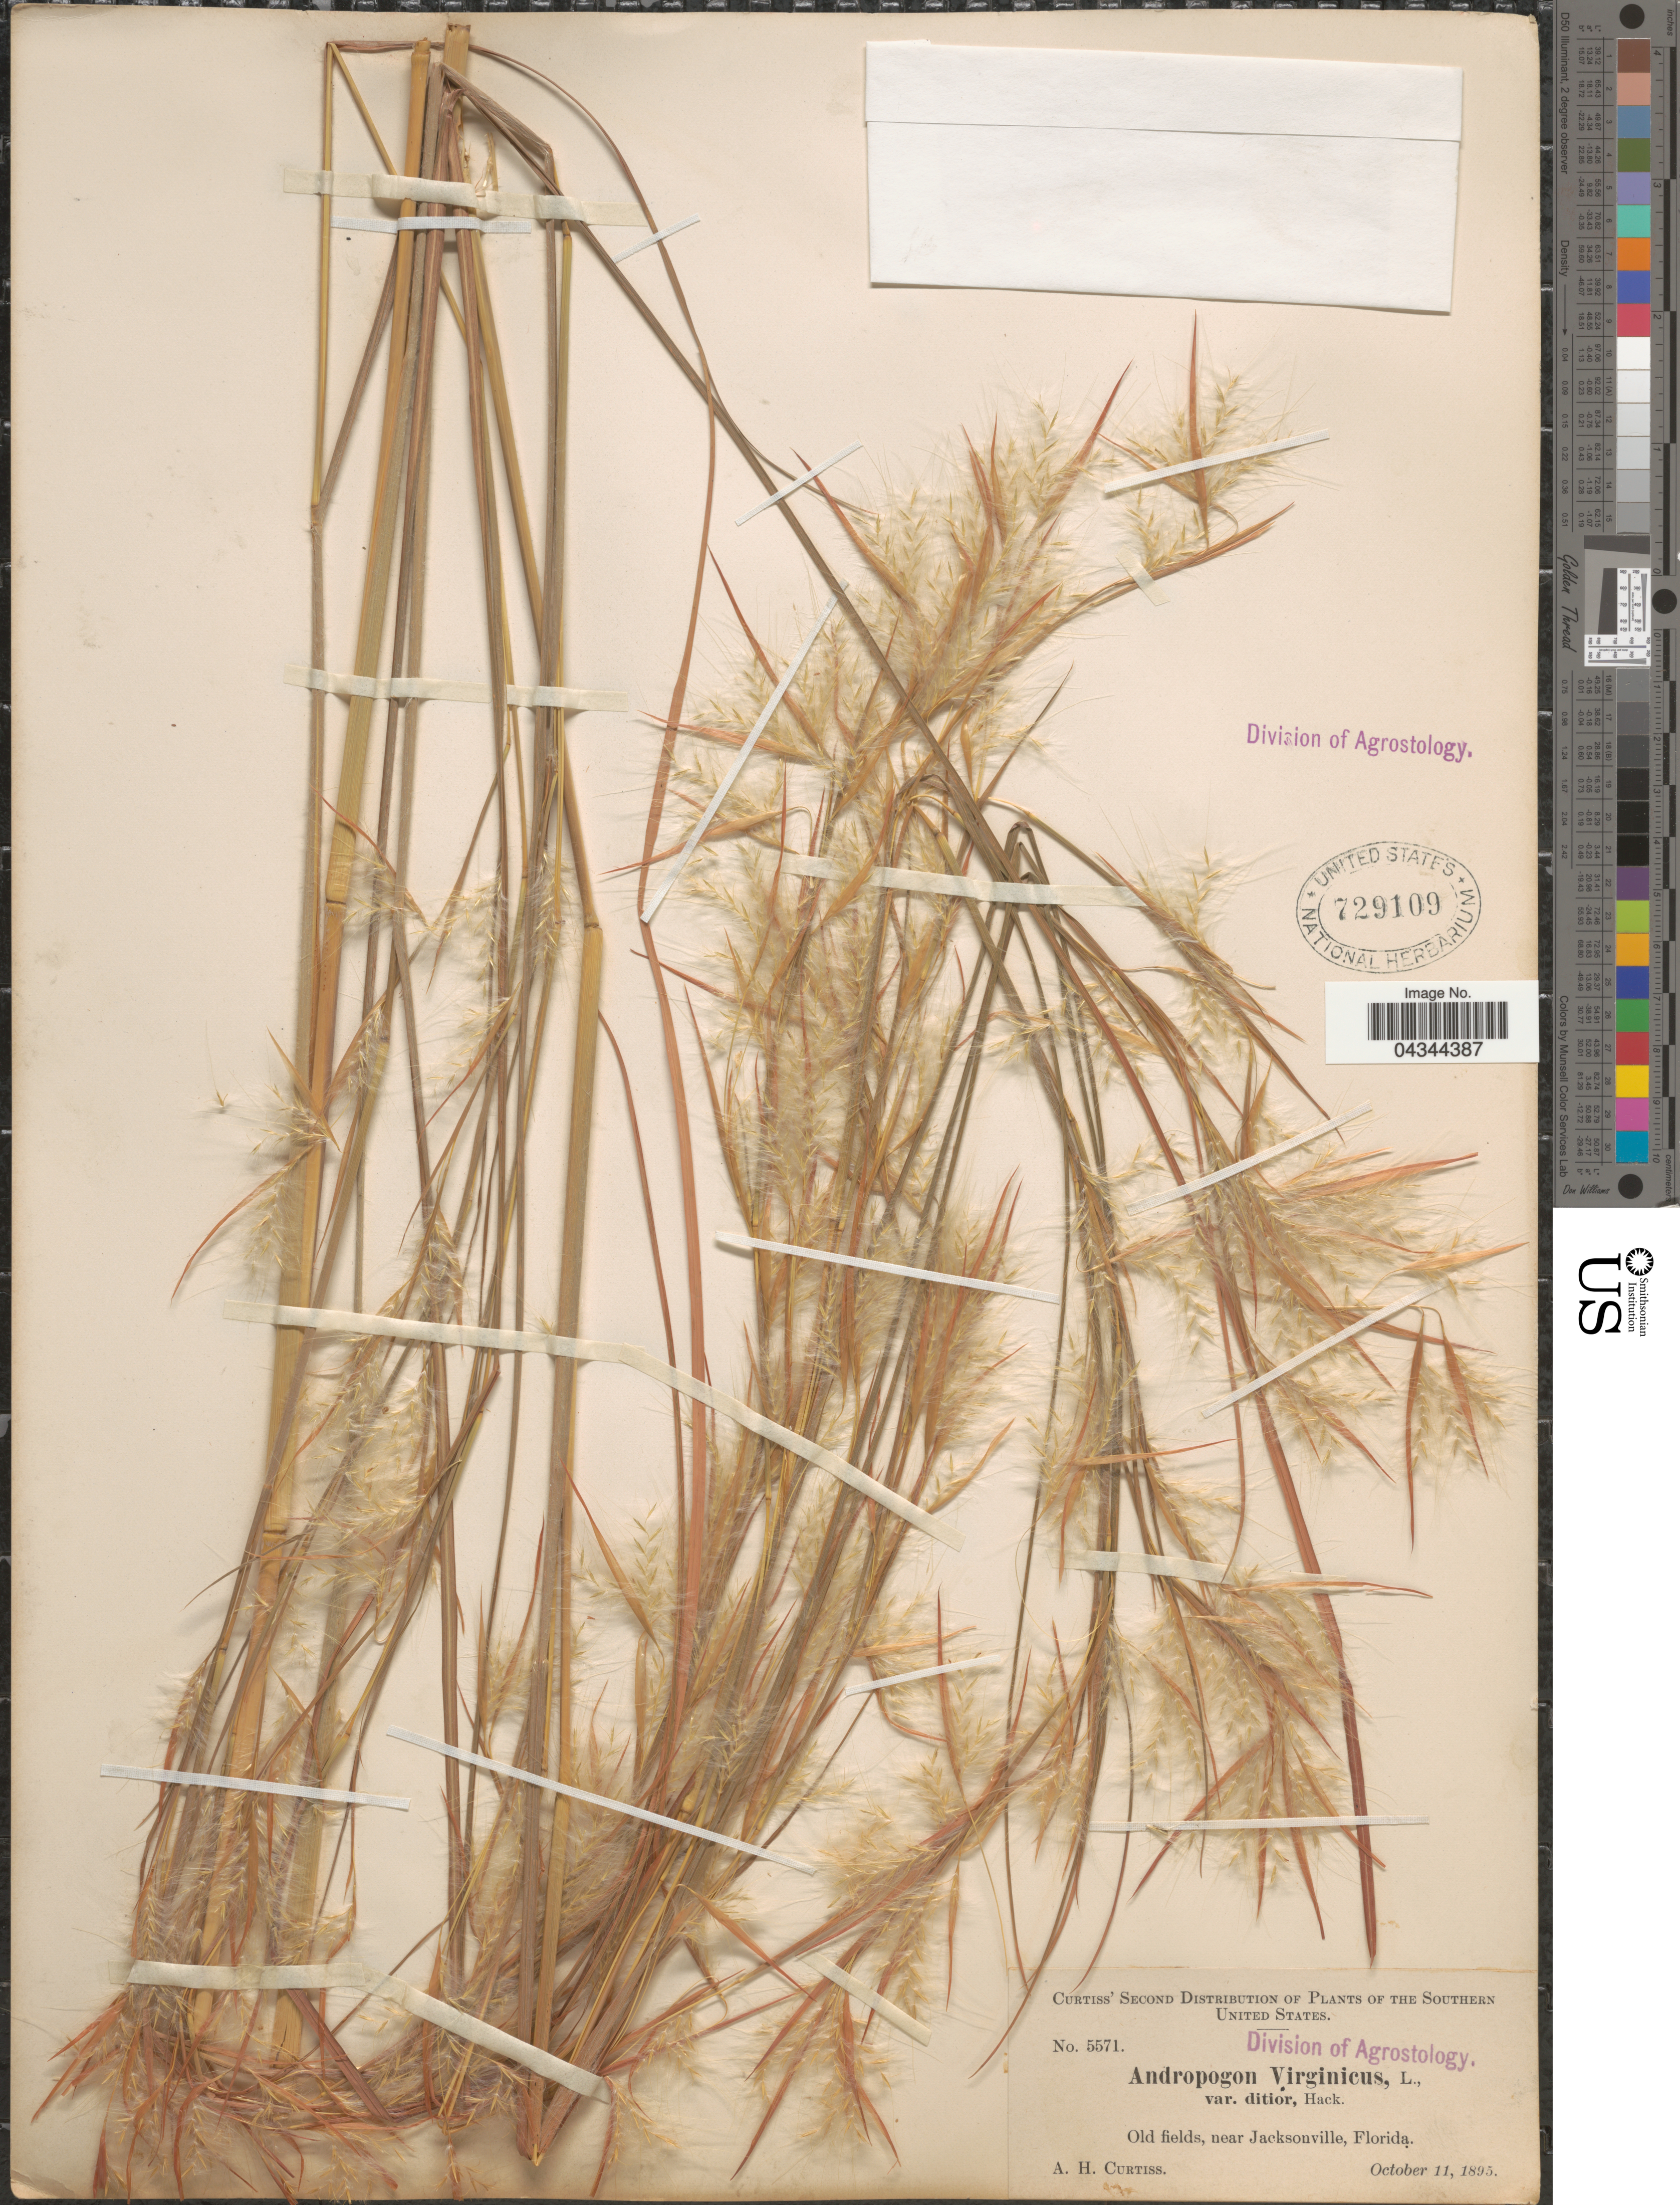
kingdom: Plantae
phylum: Tracheophyta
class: Liliopsida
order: Poales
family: Poaceae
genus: Andropogon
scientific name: Andropogon virginicus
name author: L.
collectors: A. H. Curtiss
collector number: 5571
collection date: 1895-10-11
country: United States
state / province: Florida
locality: The Southern United States. Old field, near Jacksonville.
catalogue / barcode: US 729109